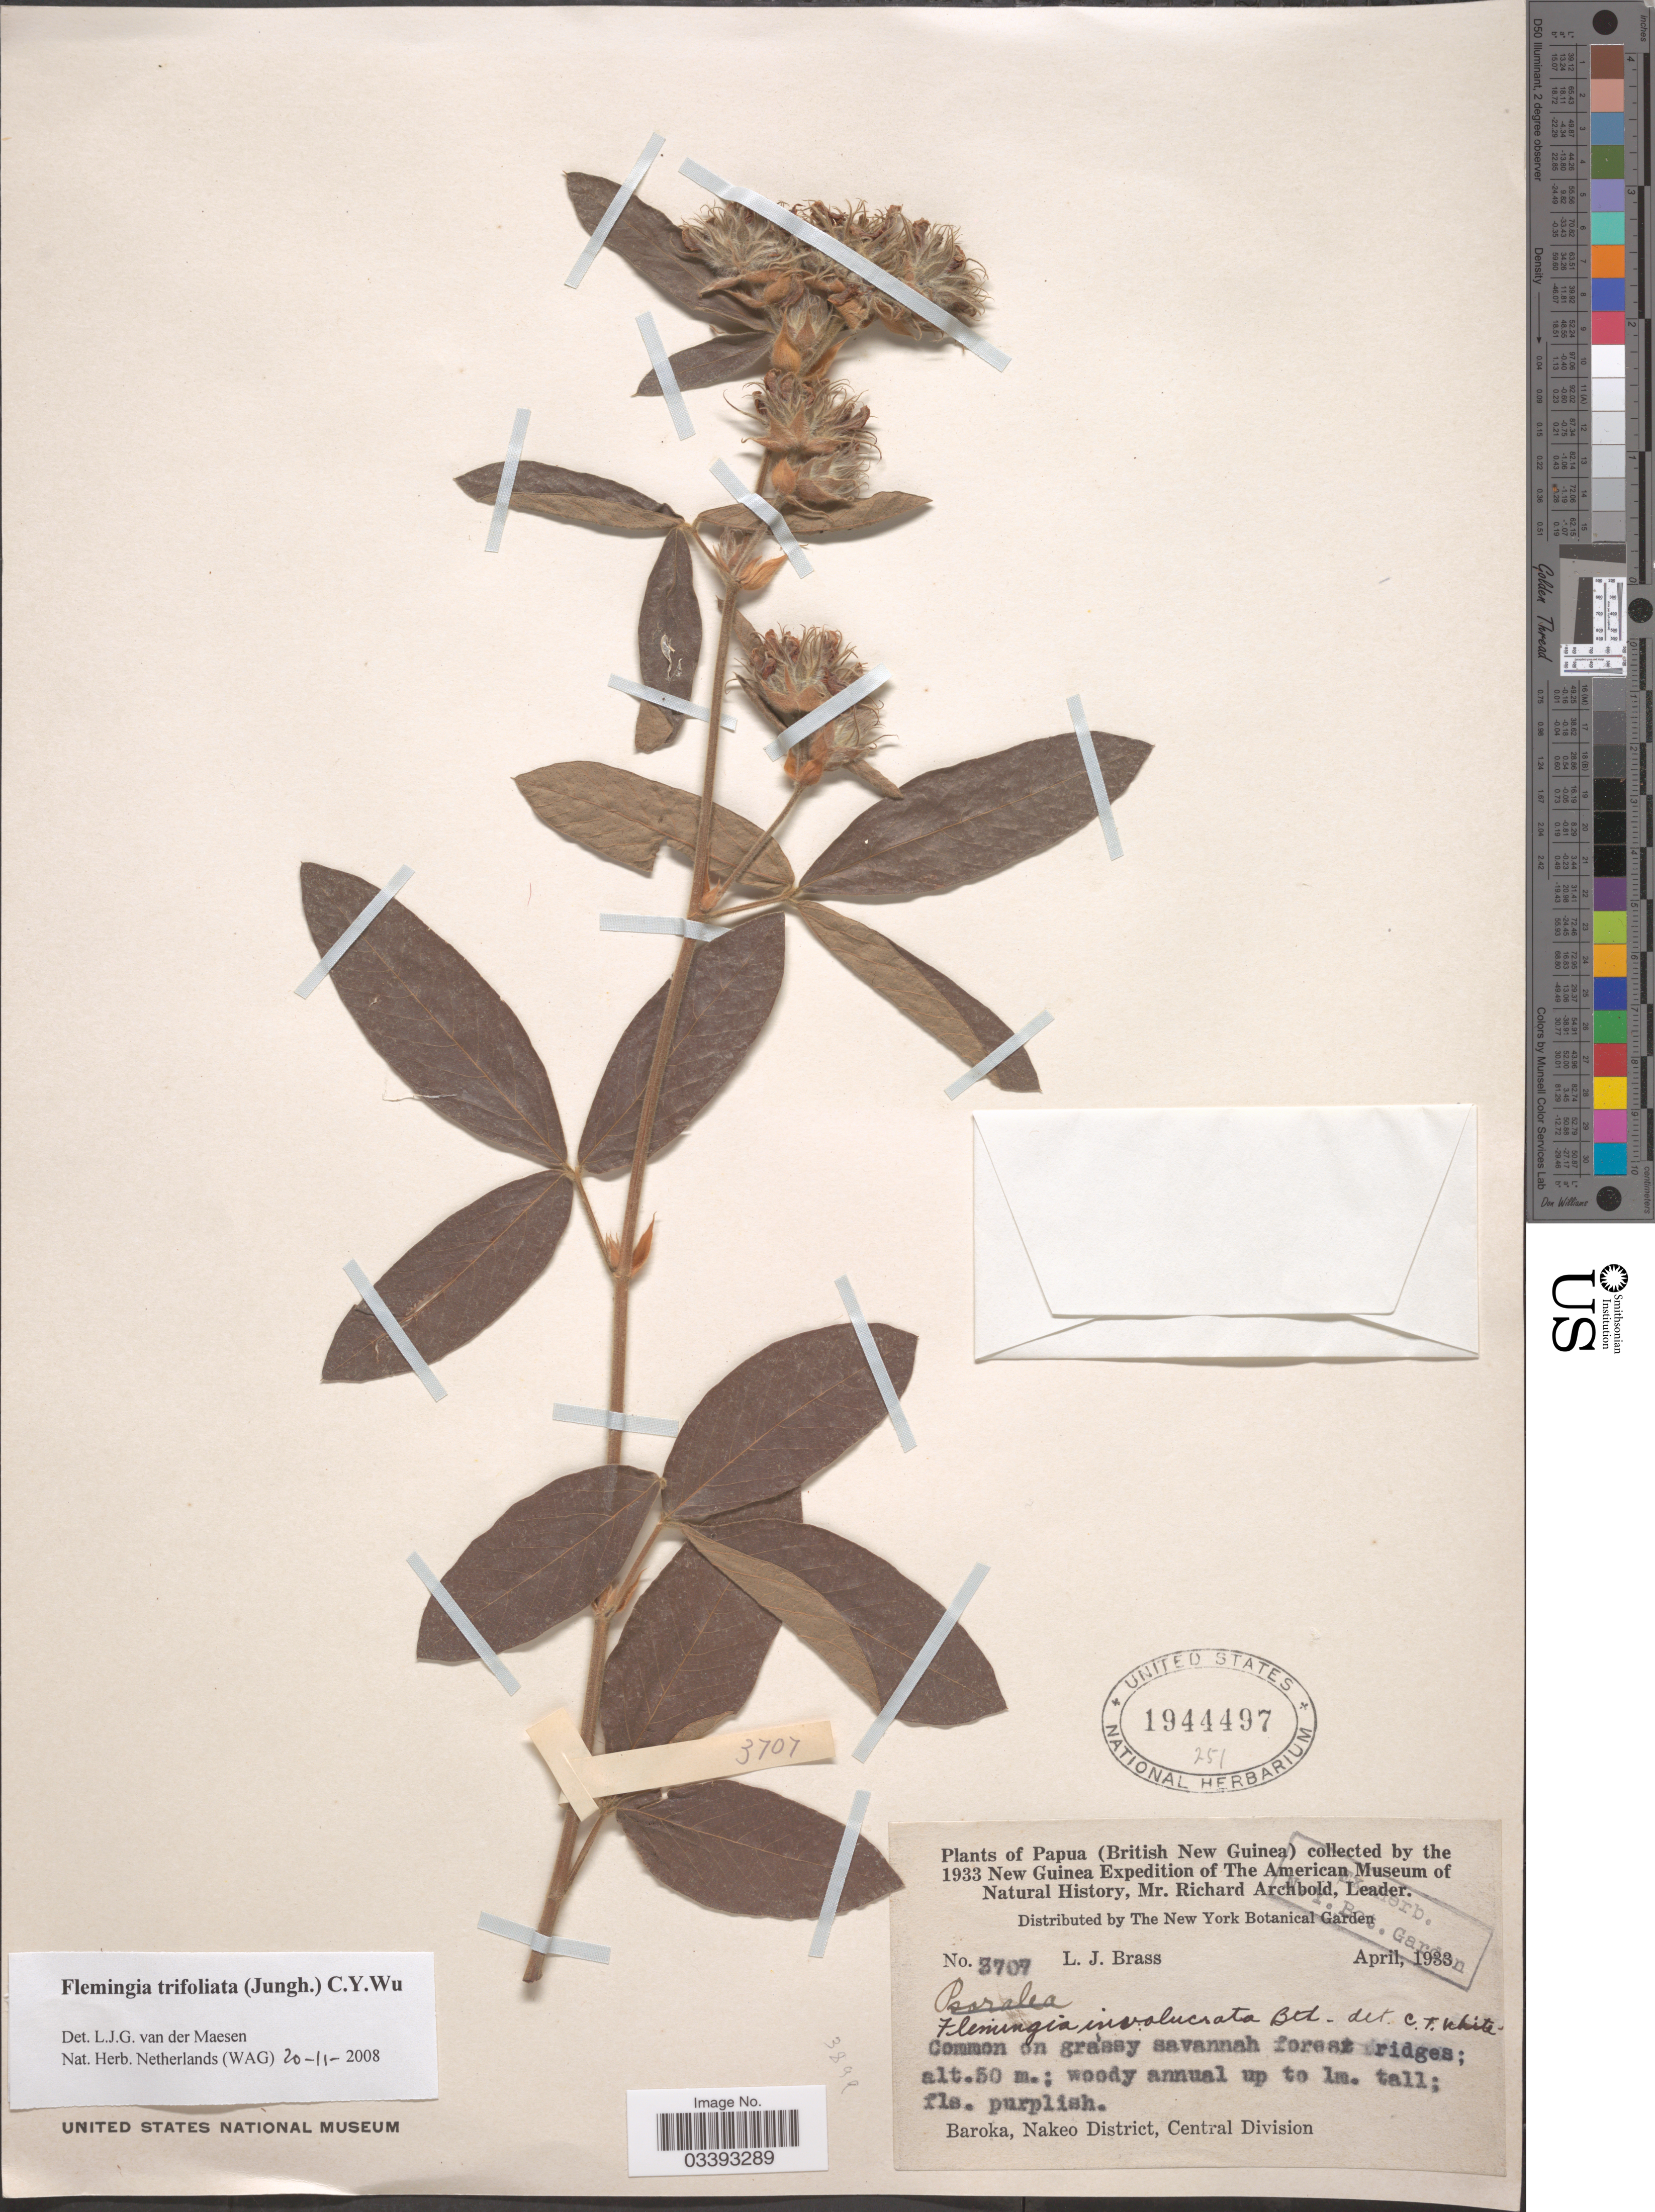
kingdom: Plantae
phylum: Tracheophyta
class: Magnoliopsida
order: Fabales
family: Fabaceae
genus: Flemingia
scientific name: Flemingia trifoliata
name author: (Jungh.) C.Y. Wu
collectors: L. J. Brass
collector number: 3707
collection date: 1933-04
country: Papua New Guinea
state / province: Central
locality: Papua (British New Guinea). Baroka, Nakeo District, Central Division.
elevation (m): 50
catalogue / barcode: US 1944497